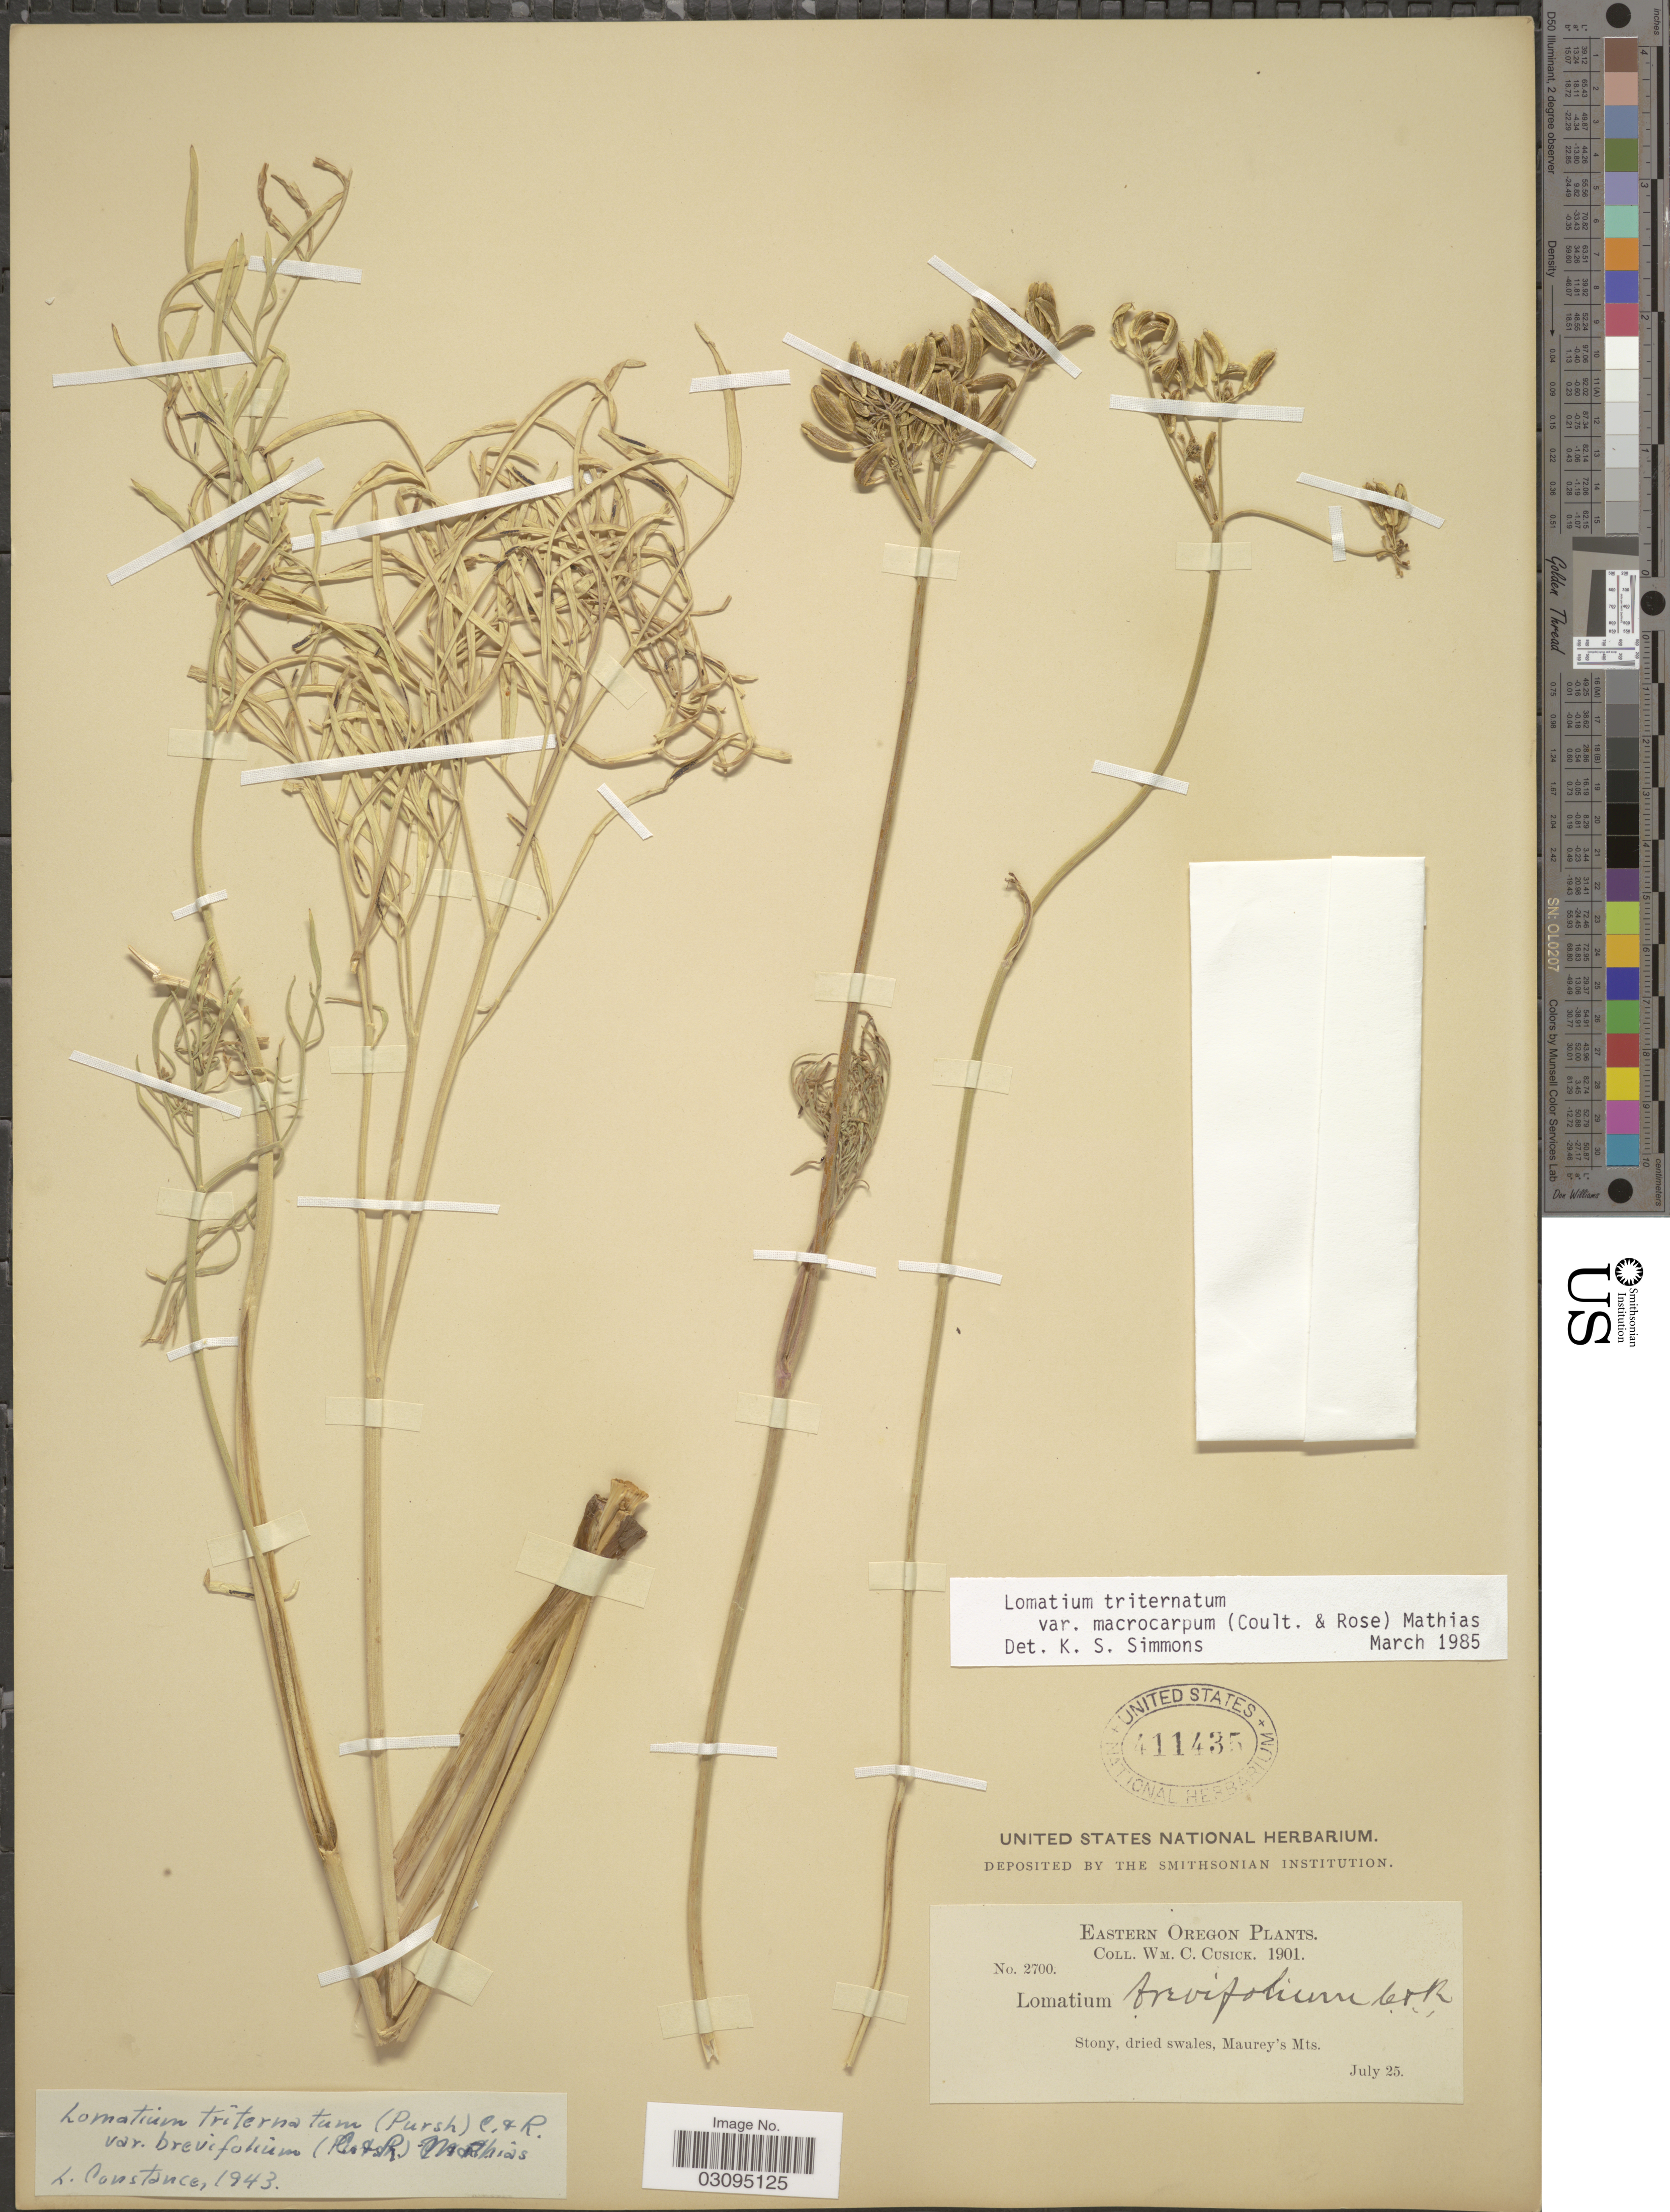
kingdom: Plantae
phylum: Tracheophyta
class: Magnoliopsida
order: Apiales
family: Apiaceae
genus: Lomatium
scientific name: Lomatium triternatum var. macrocarpum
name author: (J.M. Coult. & Rose) Mathias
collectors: W. C. Cusick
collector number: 2700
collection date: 1901-07-25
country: United States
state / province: Oregon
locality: Eastern Oregon, Maurey's Mts.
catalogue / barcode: US 411435